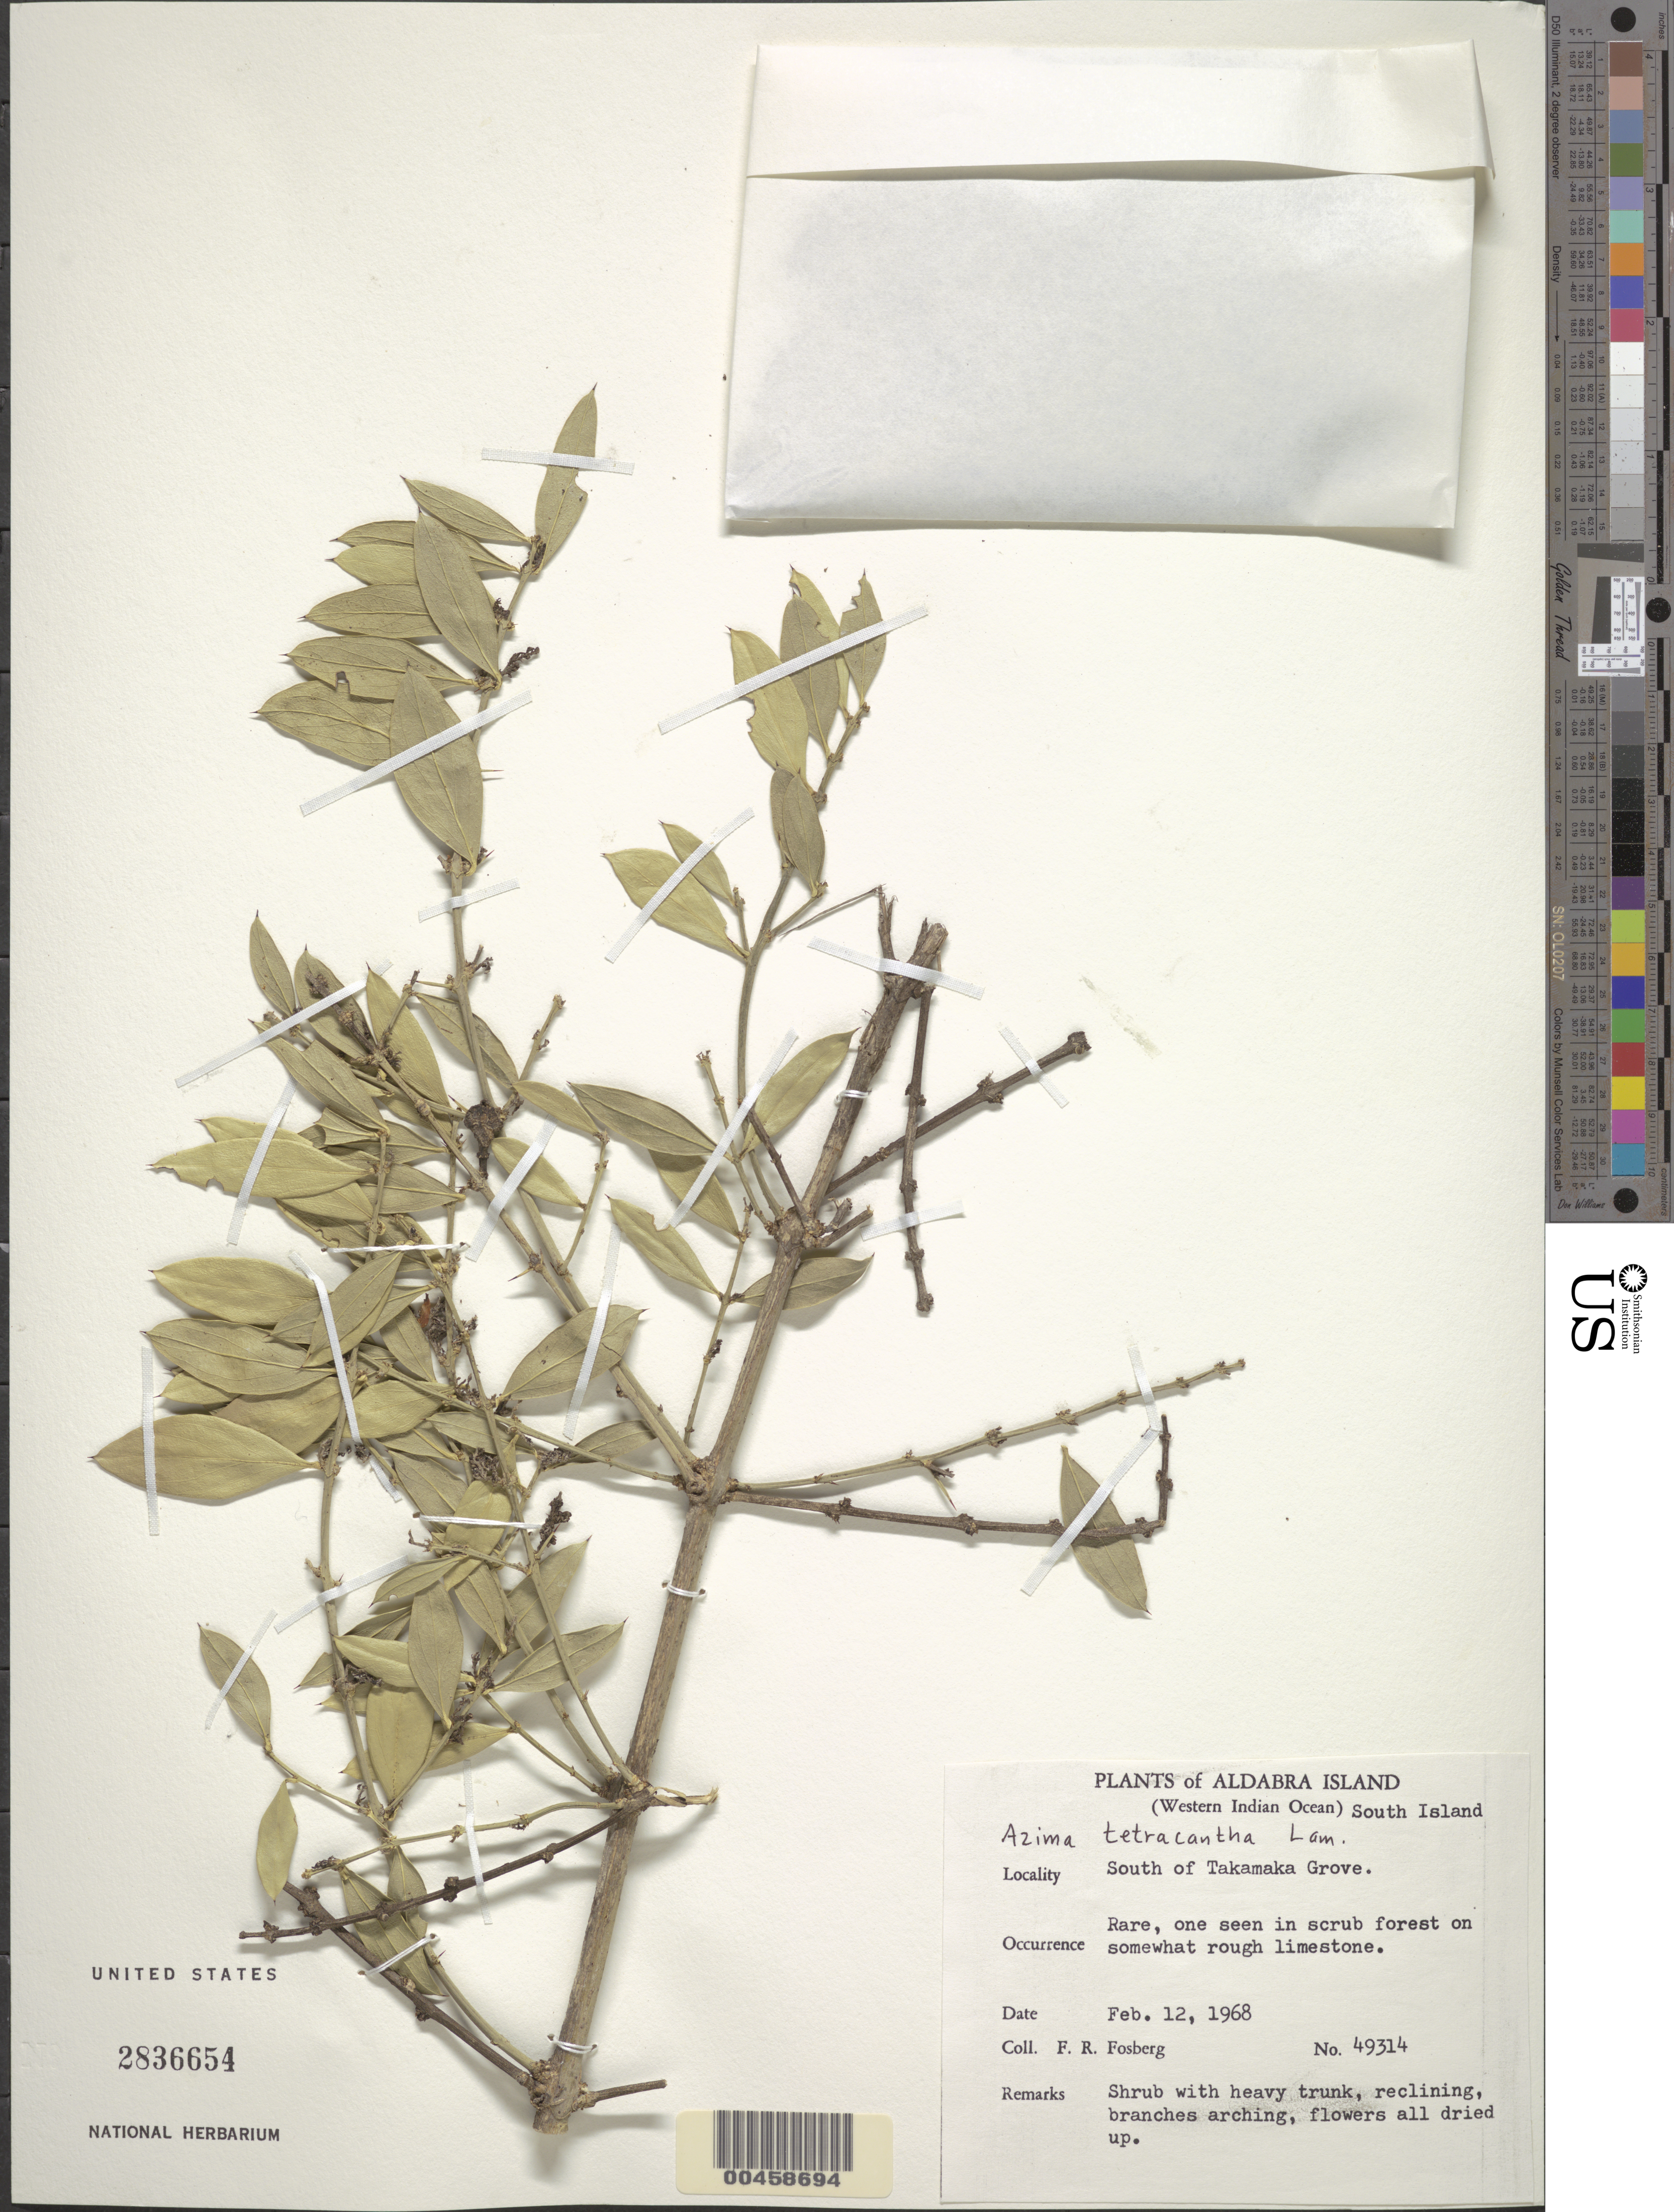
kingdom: Plantae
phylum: Tracheophyta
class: Magnoliopsida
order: Brassicales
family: Salvadoraceae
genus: Azima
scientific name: Azima tetracantha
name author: Lam.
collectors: F. R. Fosberg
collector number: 49314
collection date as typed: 12 Feb 1968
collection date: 1968-02-12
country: Seychelles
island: Aldabra Atoll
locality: Takamaka grove, S of. [South Island part of Aldabra Island (Atoll)?]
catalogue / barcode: US 2836654